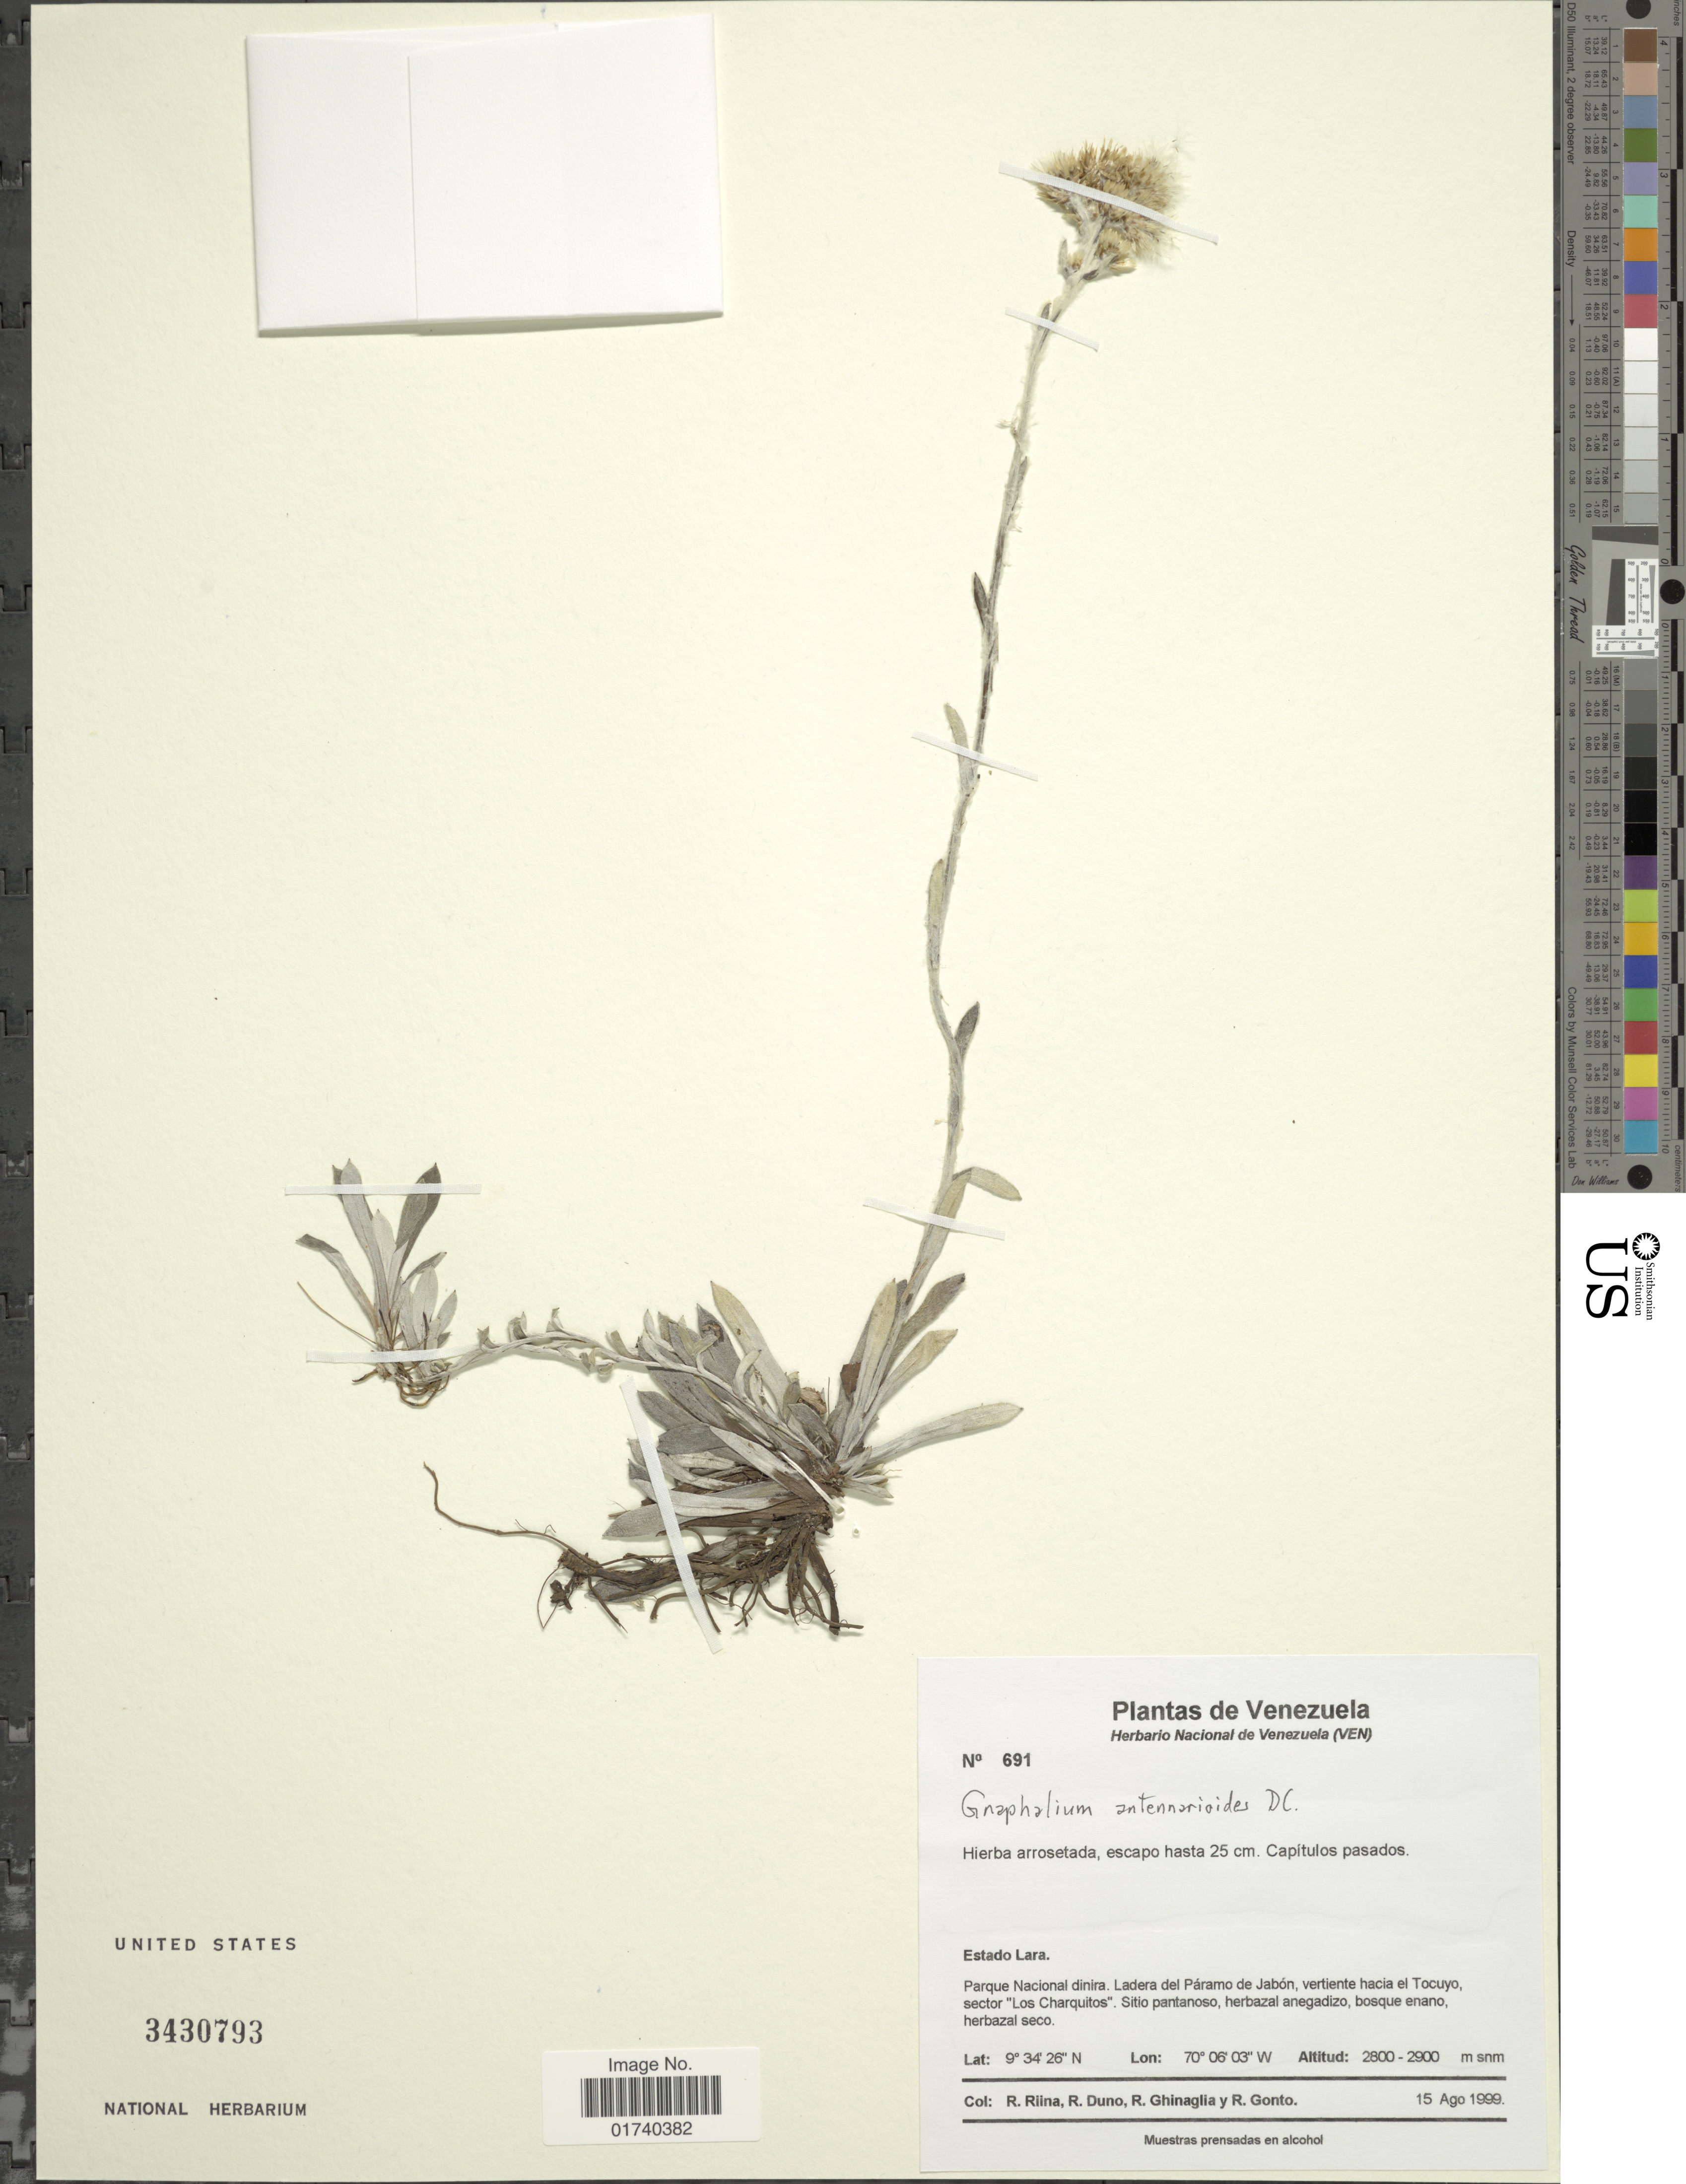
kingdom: Plantae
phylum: Tracheophyta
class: Magnoliopsida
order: Asterales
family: Asteraceae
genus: Pseudognaphalium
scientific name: Pseudognaphalium antennarioides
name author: (DC.) Anderb.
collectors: R. Riina, R. Ghinaglia & R. Gonto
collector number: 691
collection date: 1999-08-15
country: Venezuela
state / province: Lara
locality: Eastado Lara, Parque Nacional dinira, Ladera del PAramo de Jabon, Vertiente hacia el Tocuyo, sector, "Los Charquitos".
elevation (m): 2800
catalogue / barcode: US 3430793